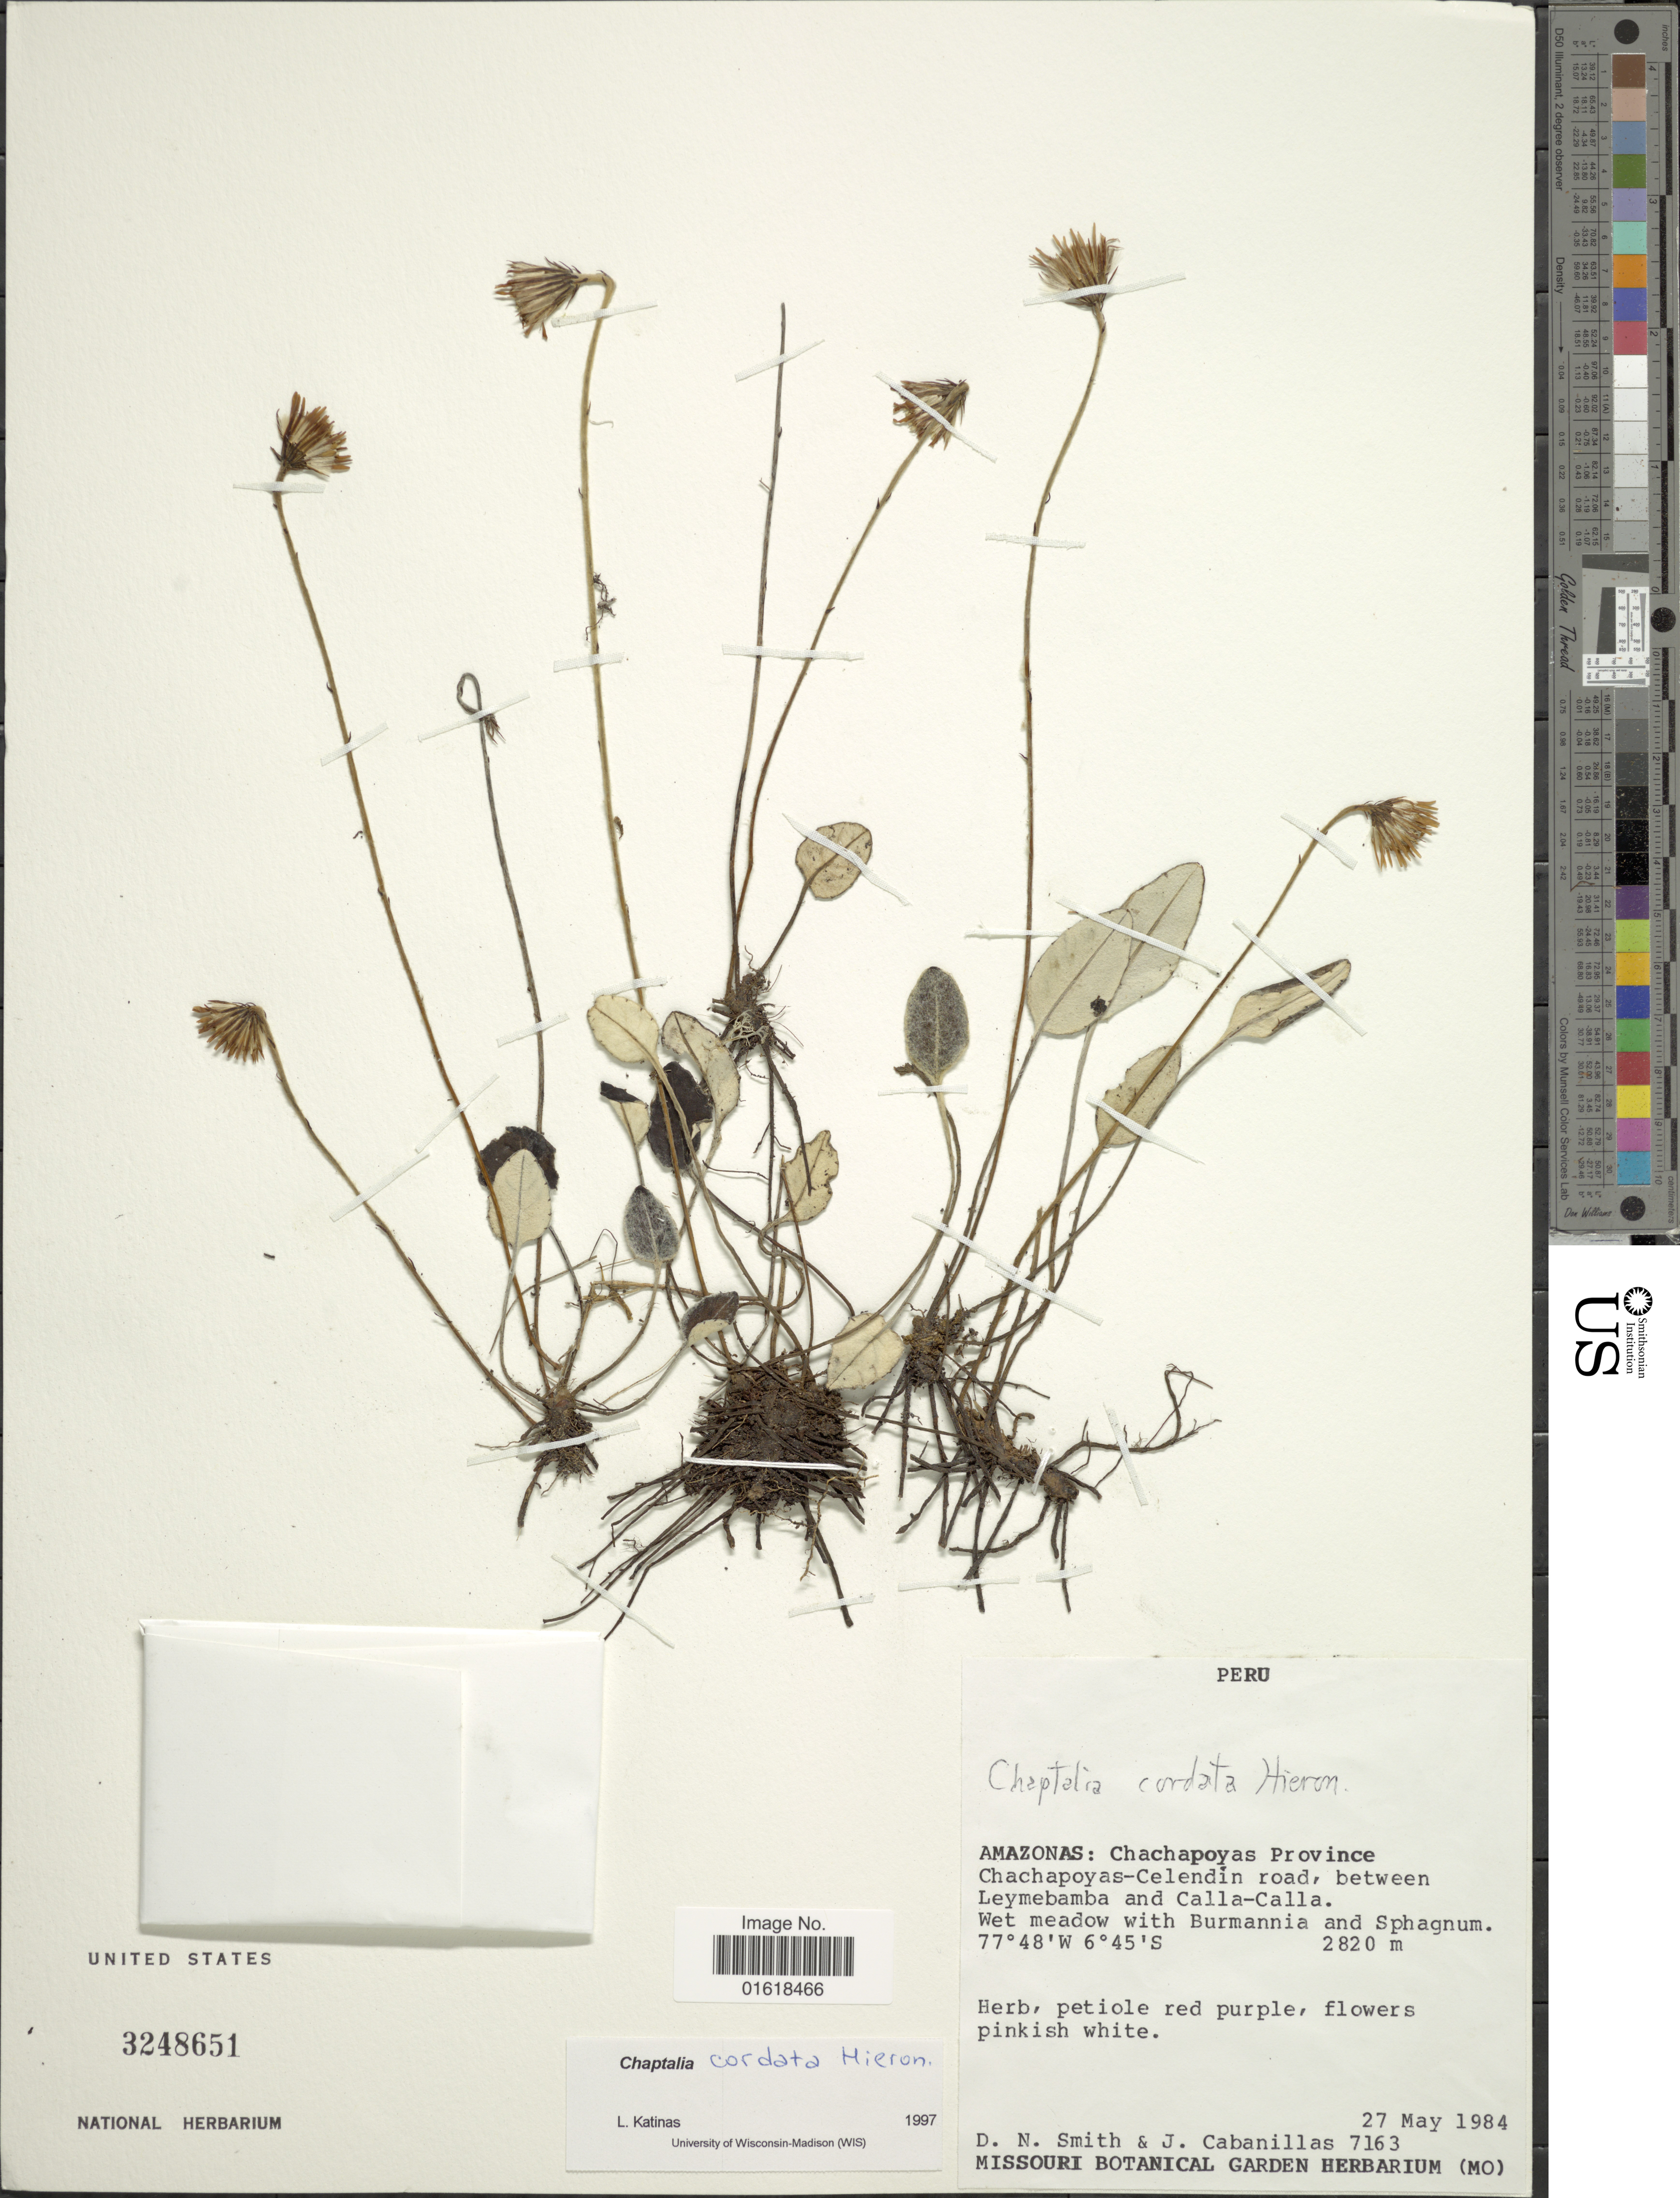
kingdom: Plantae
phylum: Tracheophyta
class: Magnoliopsida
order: Asterales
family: Asteraceae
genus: Chaptalia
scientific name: Chaptalia cordata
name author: Hieron.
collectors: D. Smith & J. Cabanillas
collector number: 7163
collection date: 1984-05-27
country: Peru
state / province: Amazonas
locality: Chachapoyas Province. Chachapoyas-Celendin road, between Leymebamba and Calla-Calla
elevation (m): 2820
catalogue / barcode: US 3248651